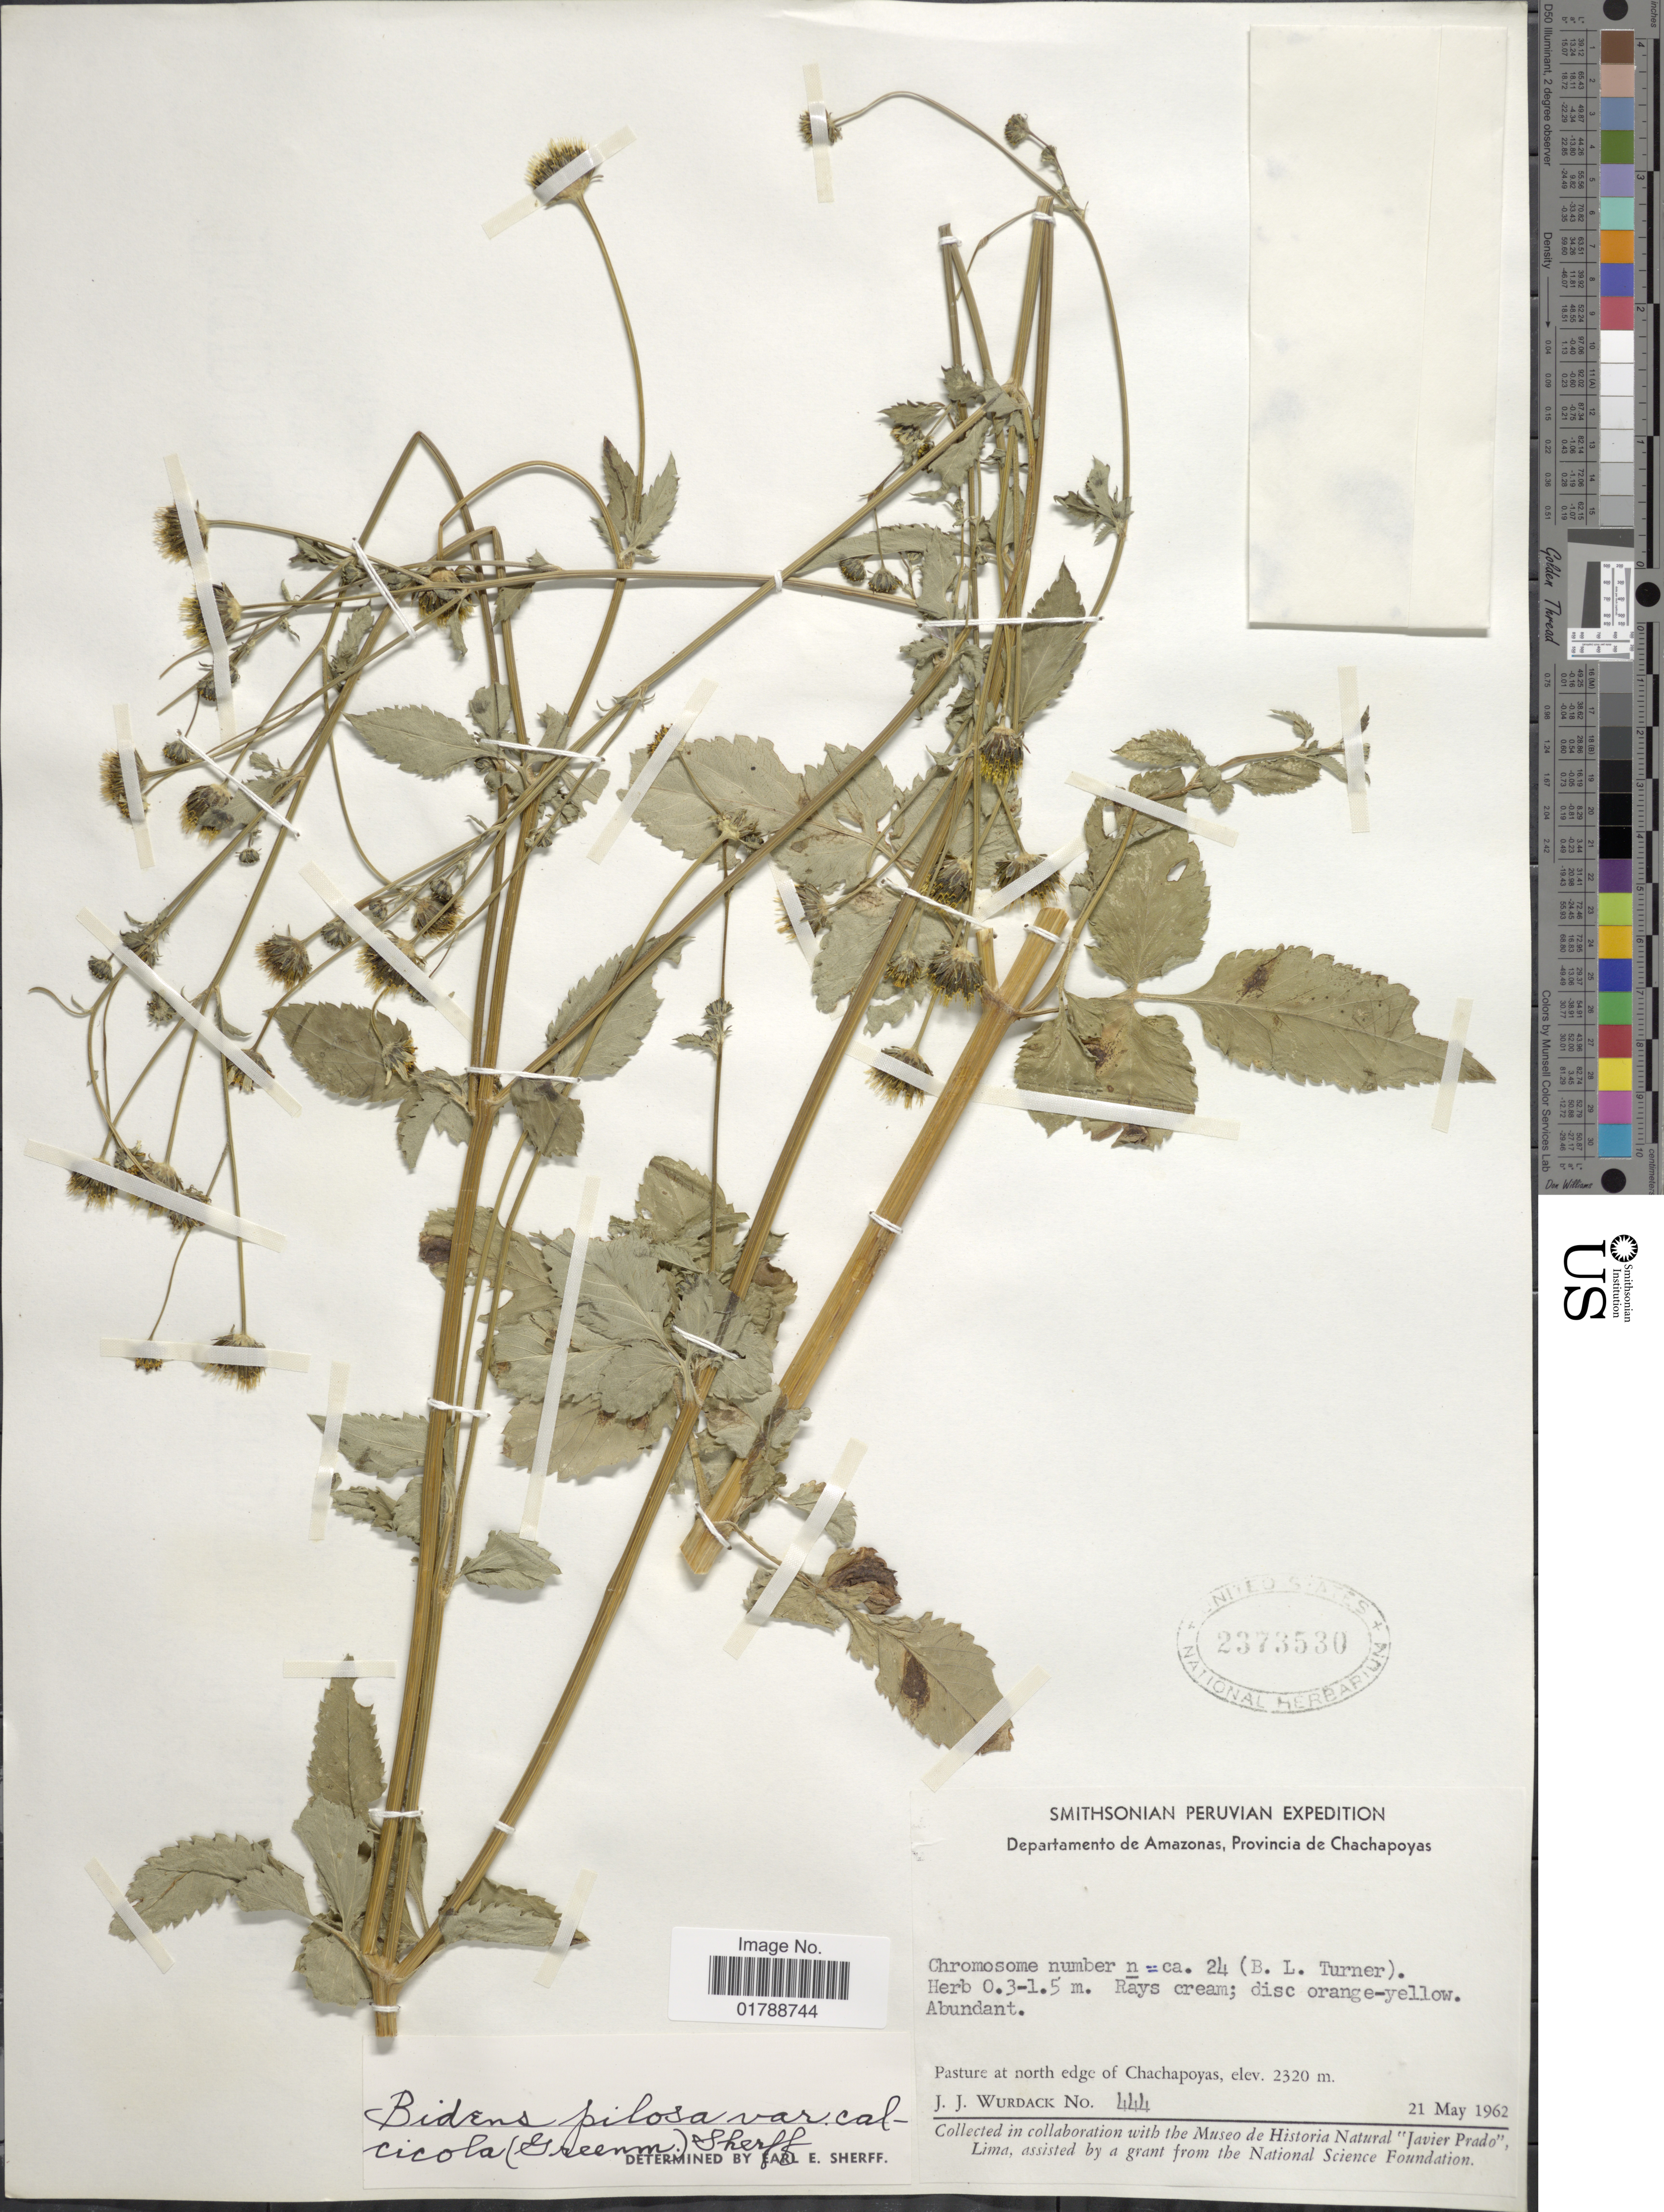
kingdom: Plantae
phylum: Tracheophyta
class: Magnoliopsida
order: Asterales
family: Asteraceae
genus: Bidens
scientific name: Bidens pilosa var. calcicola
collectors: J. J. Wurdack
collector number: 444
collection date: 1962-05-21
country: Peru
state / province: Amazonas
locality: Provincia de Chachapoyas. Pasture at north edge of Chachapoyas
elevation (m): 2320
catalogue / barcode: US 2373530